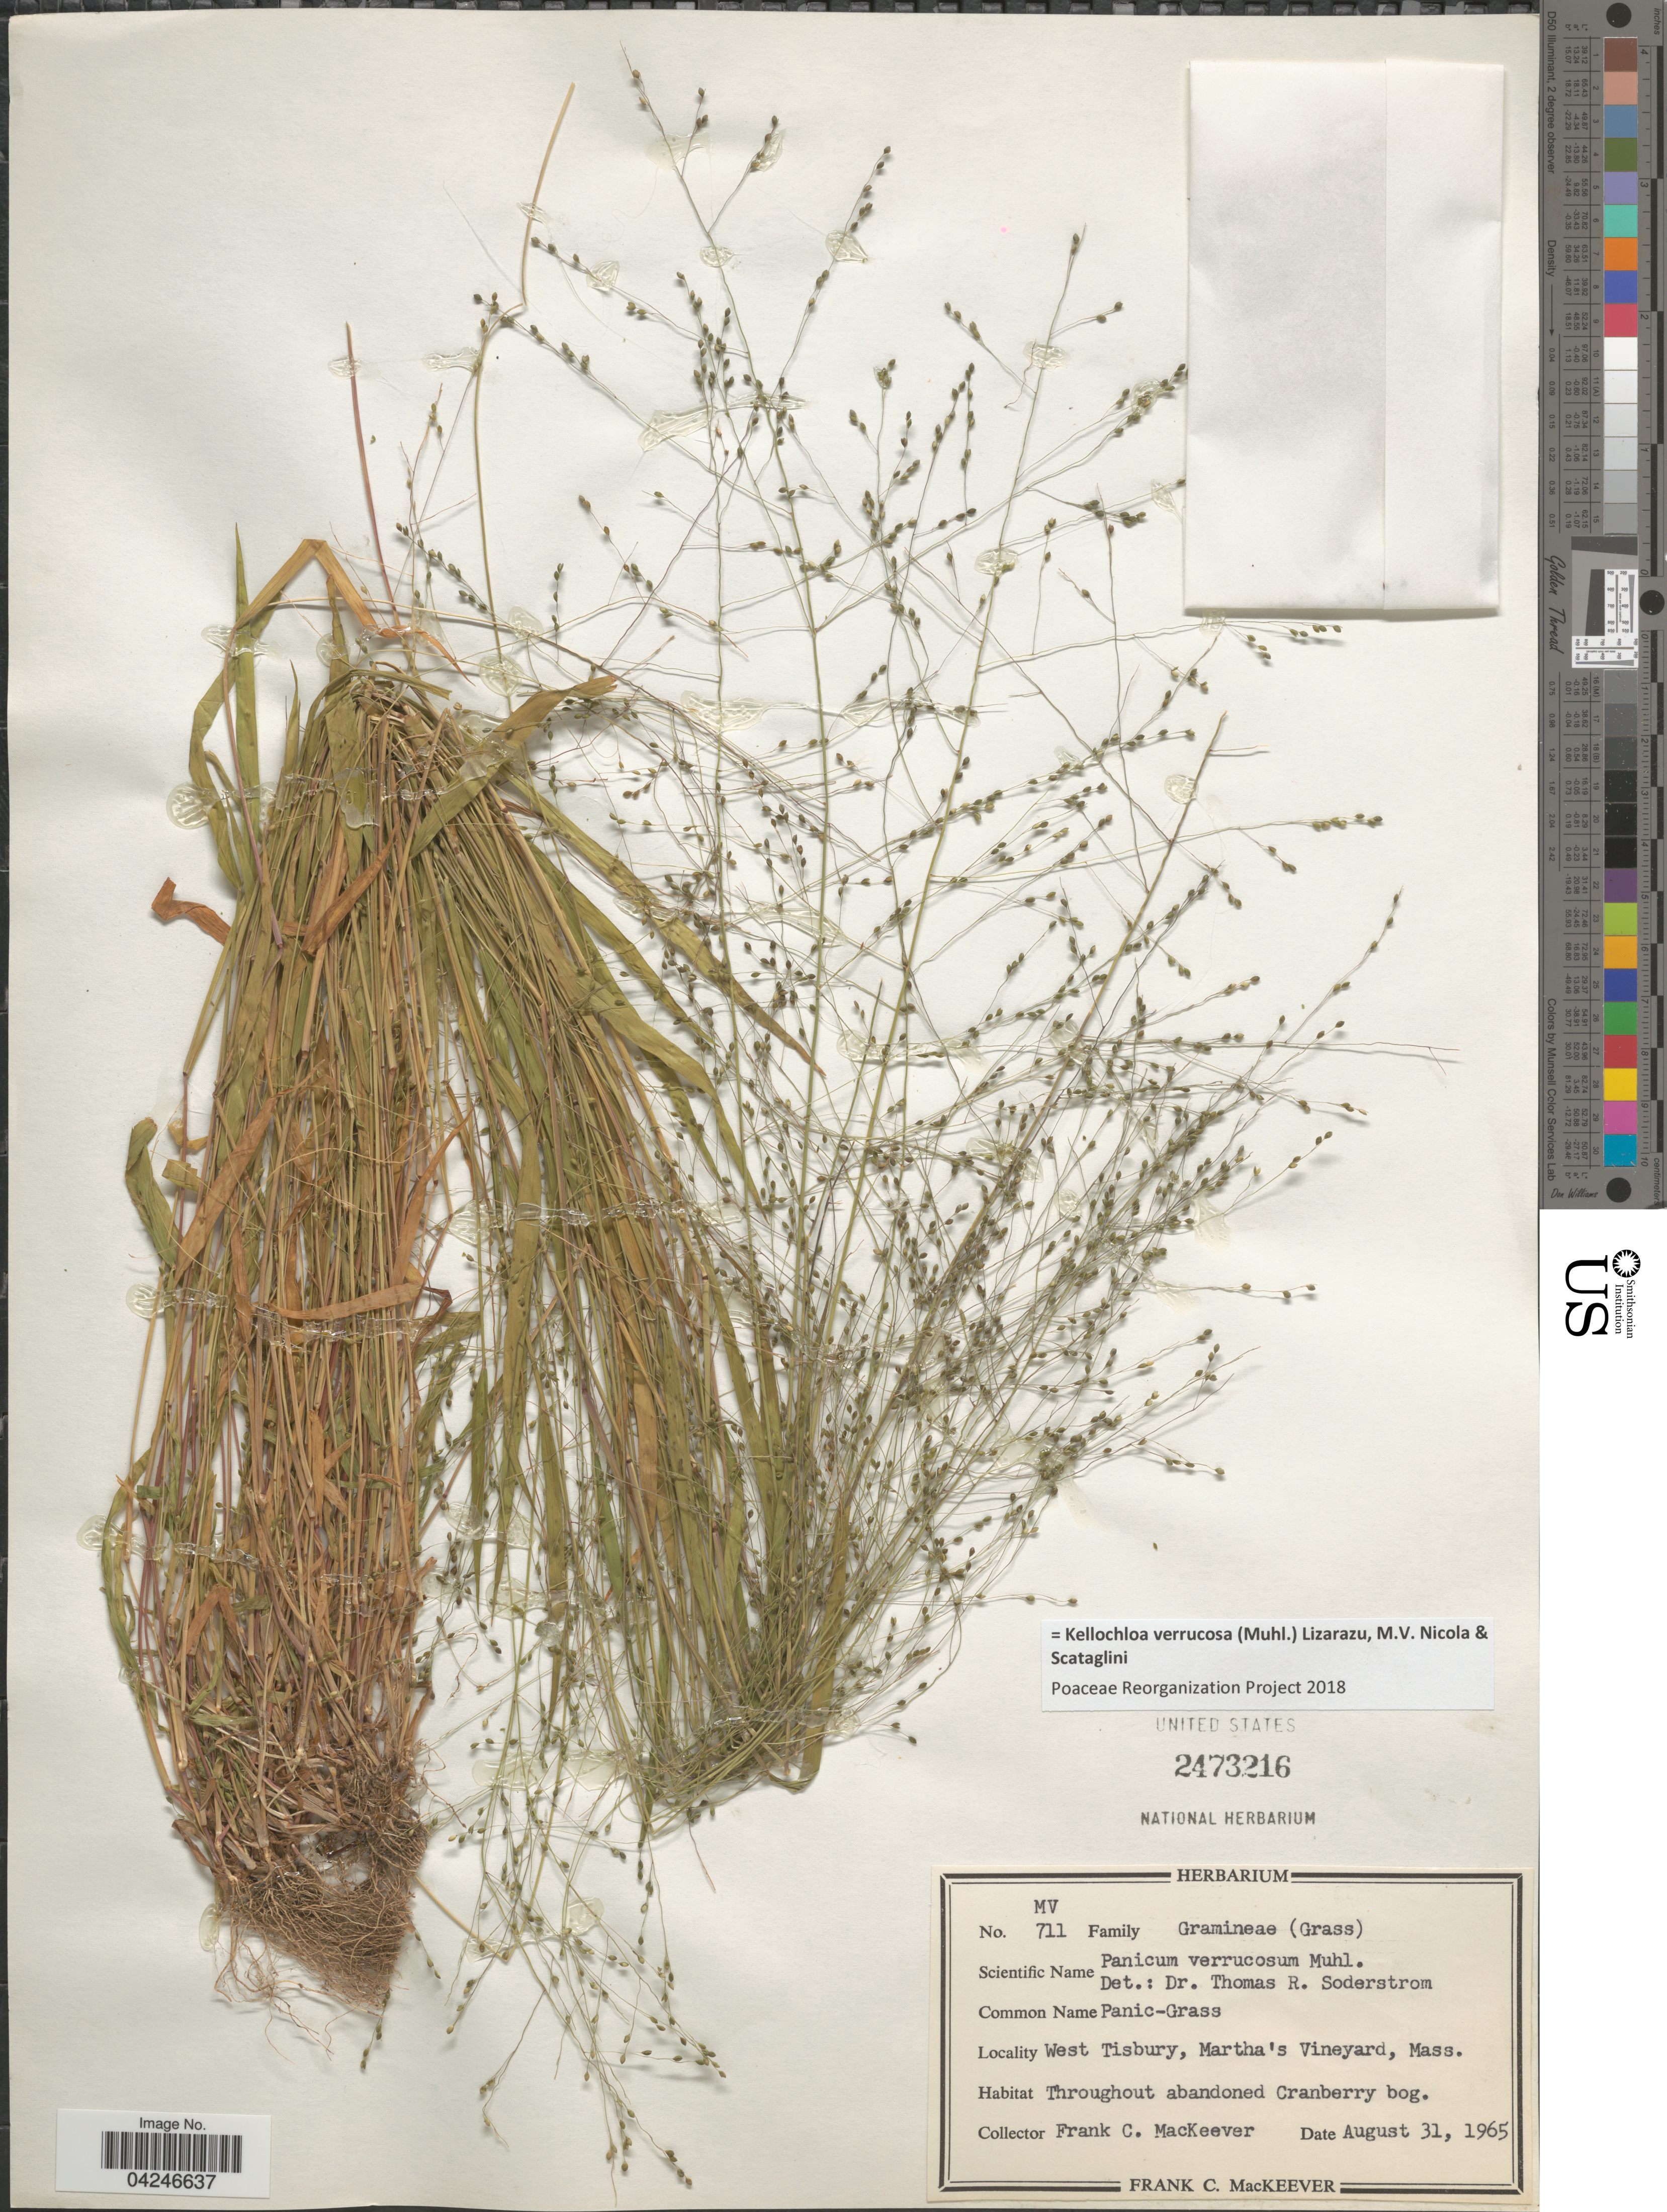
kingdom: Plantae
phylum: Tracheophyta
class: Liliopsida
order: Poales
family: Poaceae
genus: Kellochloa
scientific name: Kellochloa verrucosa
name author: (Muhl.) Lizarazu et al.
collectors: F. C. MacKeever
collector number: MV711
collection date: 1965-08-31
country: United States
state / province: Massachusetts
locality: West Tisbury, Martha's Vineyard.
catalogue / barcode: US 2473216